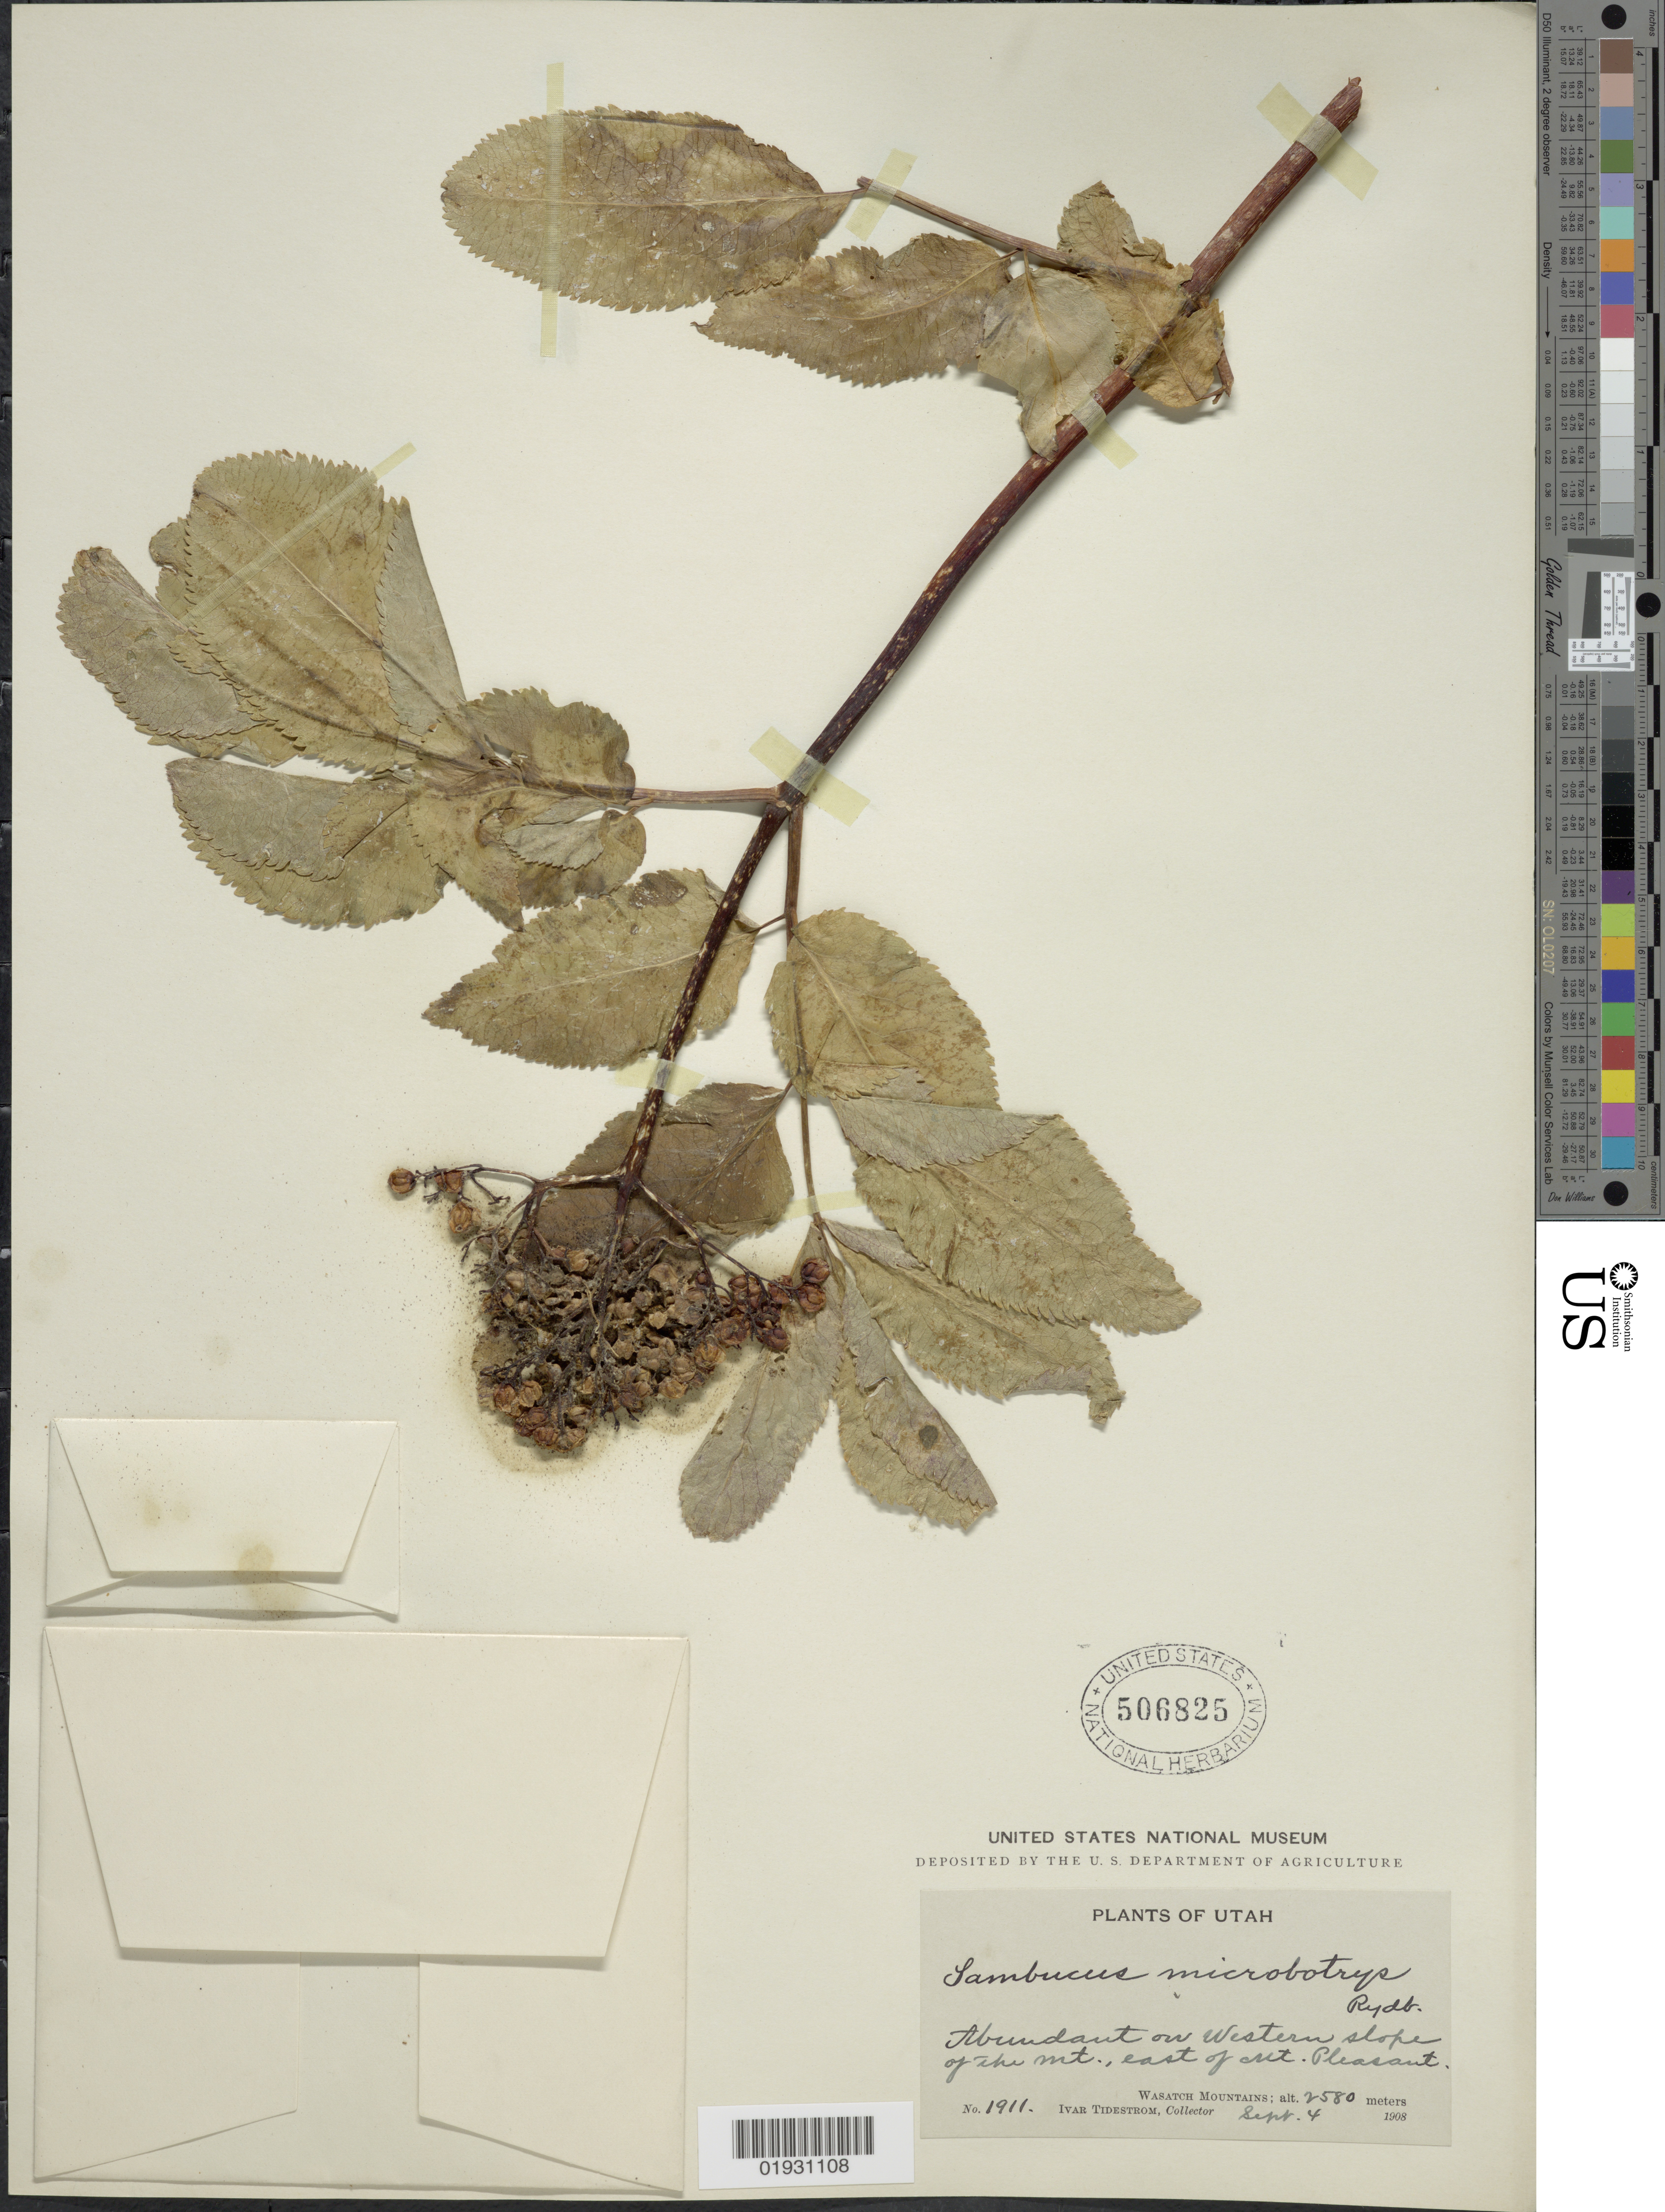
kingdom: Plantae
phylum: Tracheophyta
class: Magnoliopsida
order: Dipsacales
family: Viburnaceae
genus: Sambucus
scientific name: Sambucus microbotrys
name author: Rydb.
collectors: I. F. Tidestrom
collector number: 1911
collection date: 1908-09-04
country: United States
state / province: Utah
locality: Abundant on Western slope of the Mt., east of Mt. Pleasant. Wasatch Mountains.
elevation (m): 2580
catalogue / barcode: US 506825